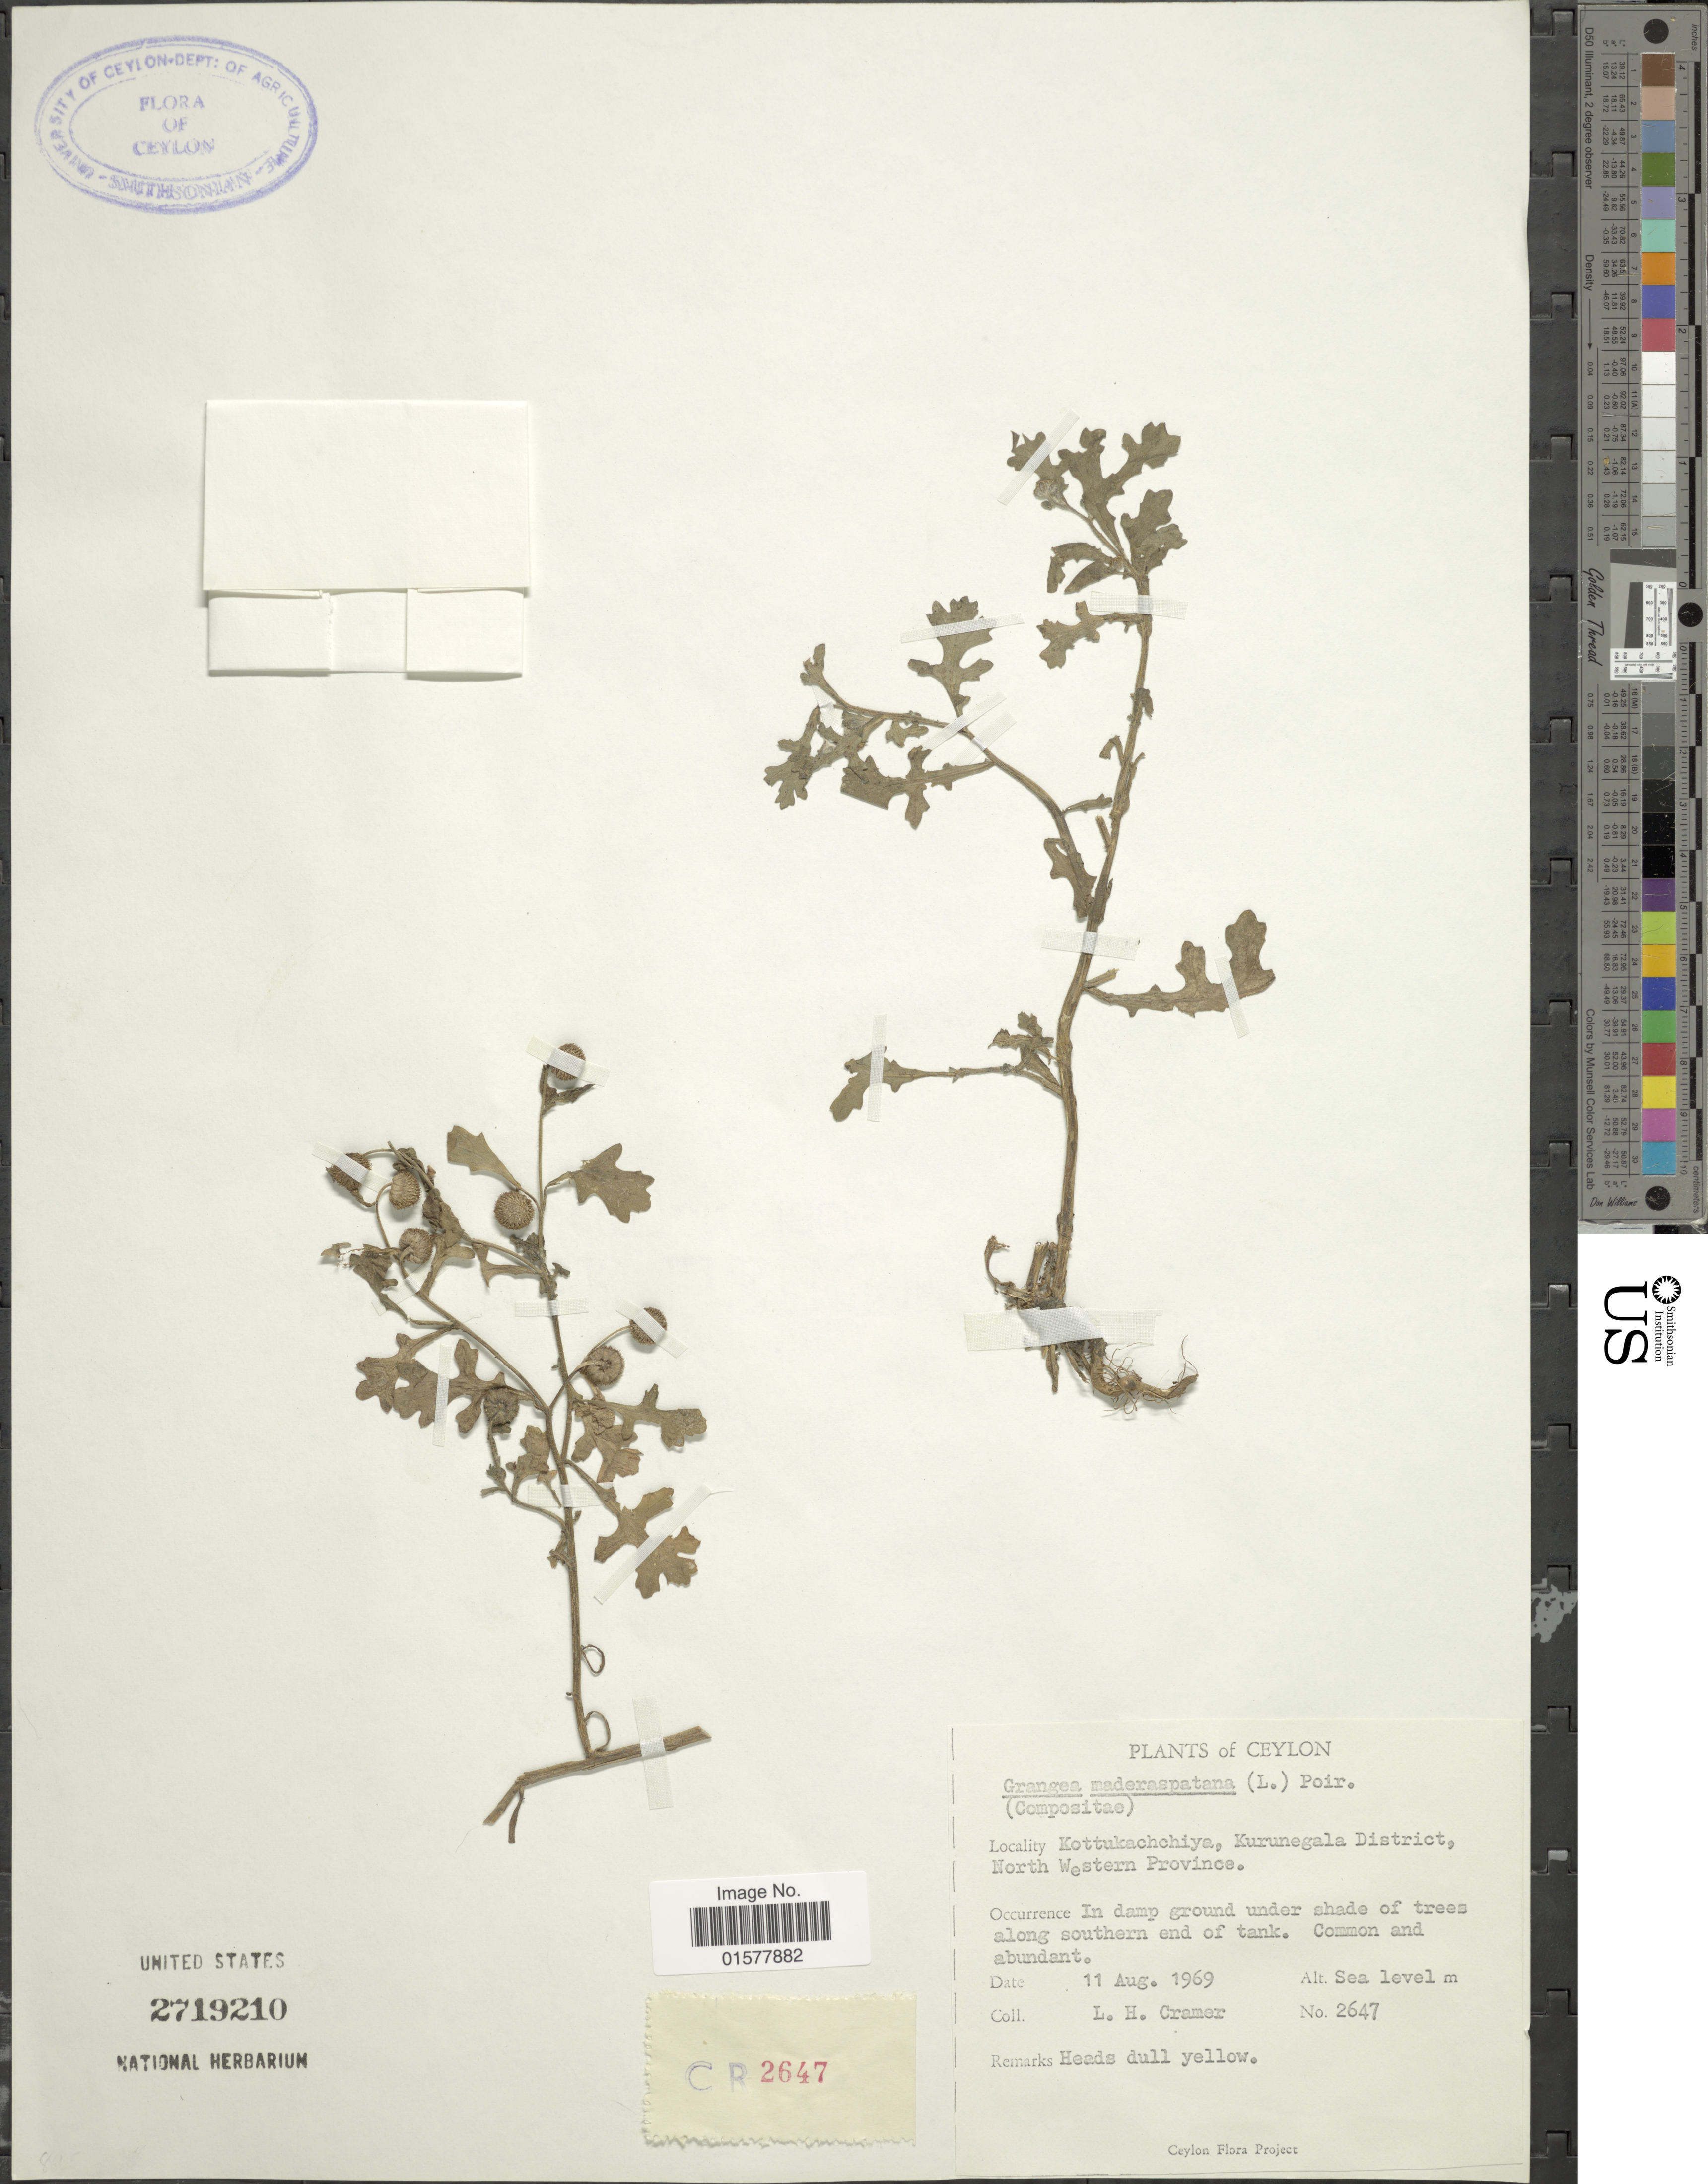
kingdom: Plantae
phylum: Tracheophyta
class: Magnoliopsida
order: Asterales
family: Asteraceae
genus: Grangea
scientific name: Grangea maderaspatana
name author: (L.) Poir.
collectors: L. H. Cramer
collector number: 2647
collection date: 1969-08-11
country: Sri Lanka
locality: Ceylon, Kottukachchiya, Kurunegala District, North Western Province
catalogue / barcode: US 2719210